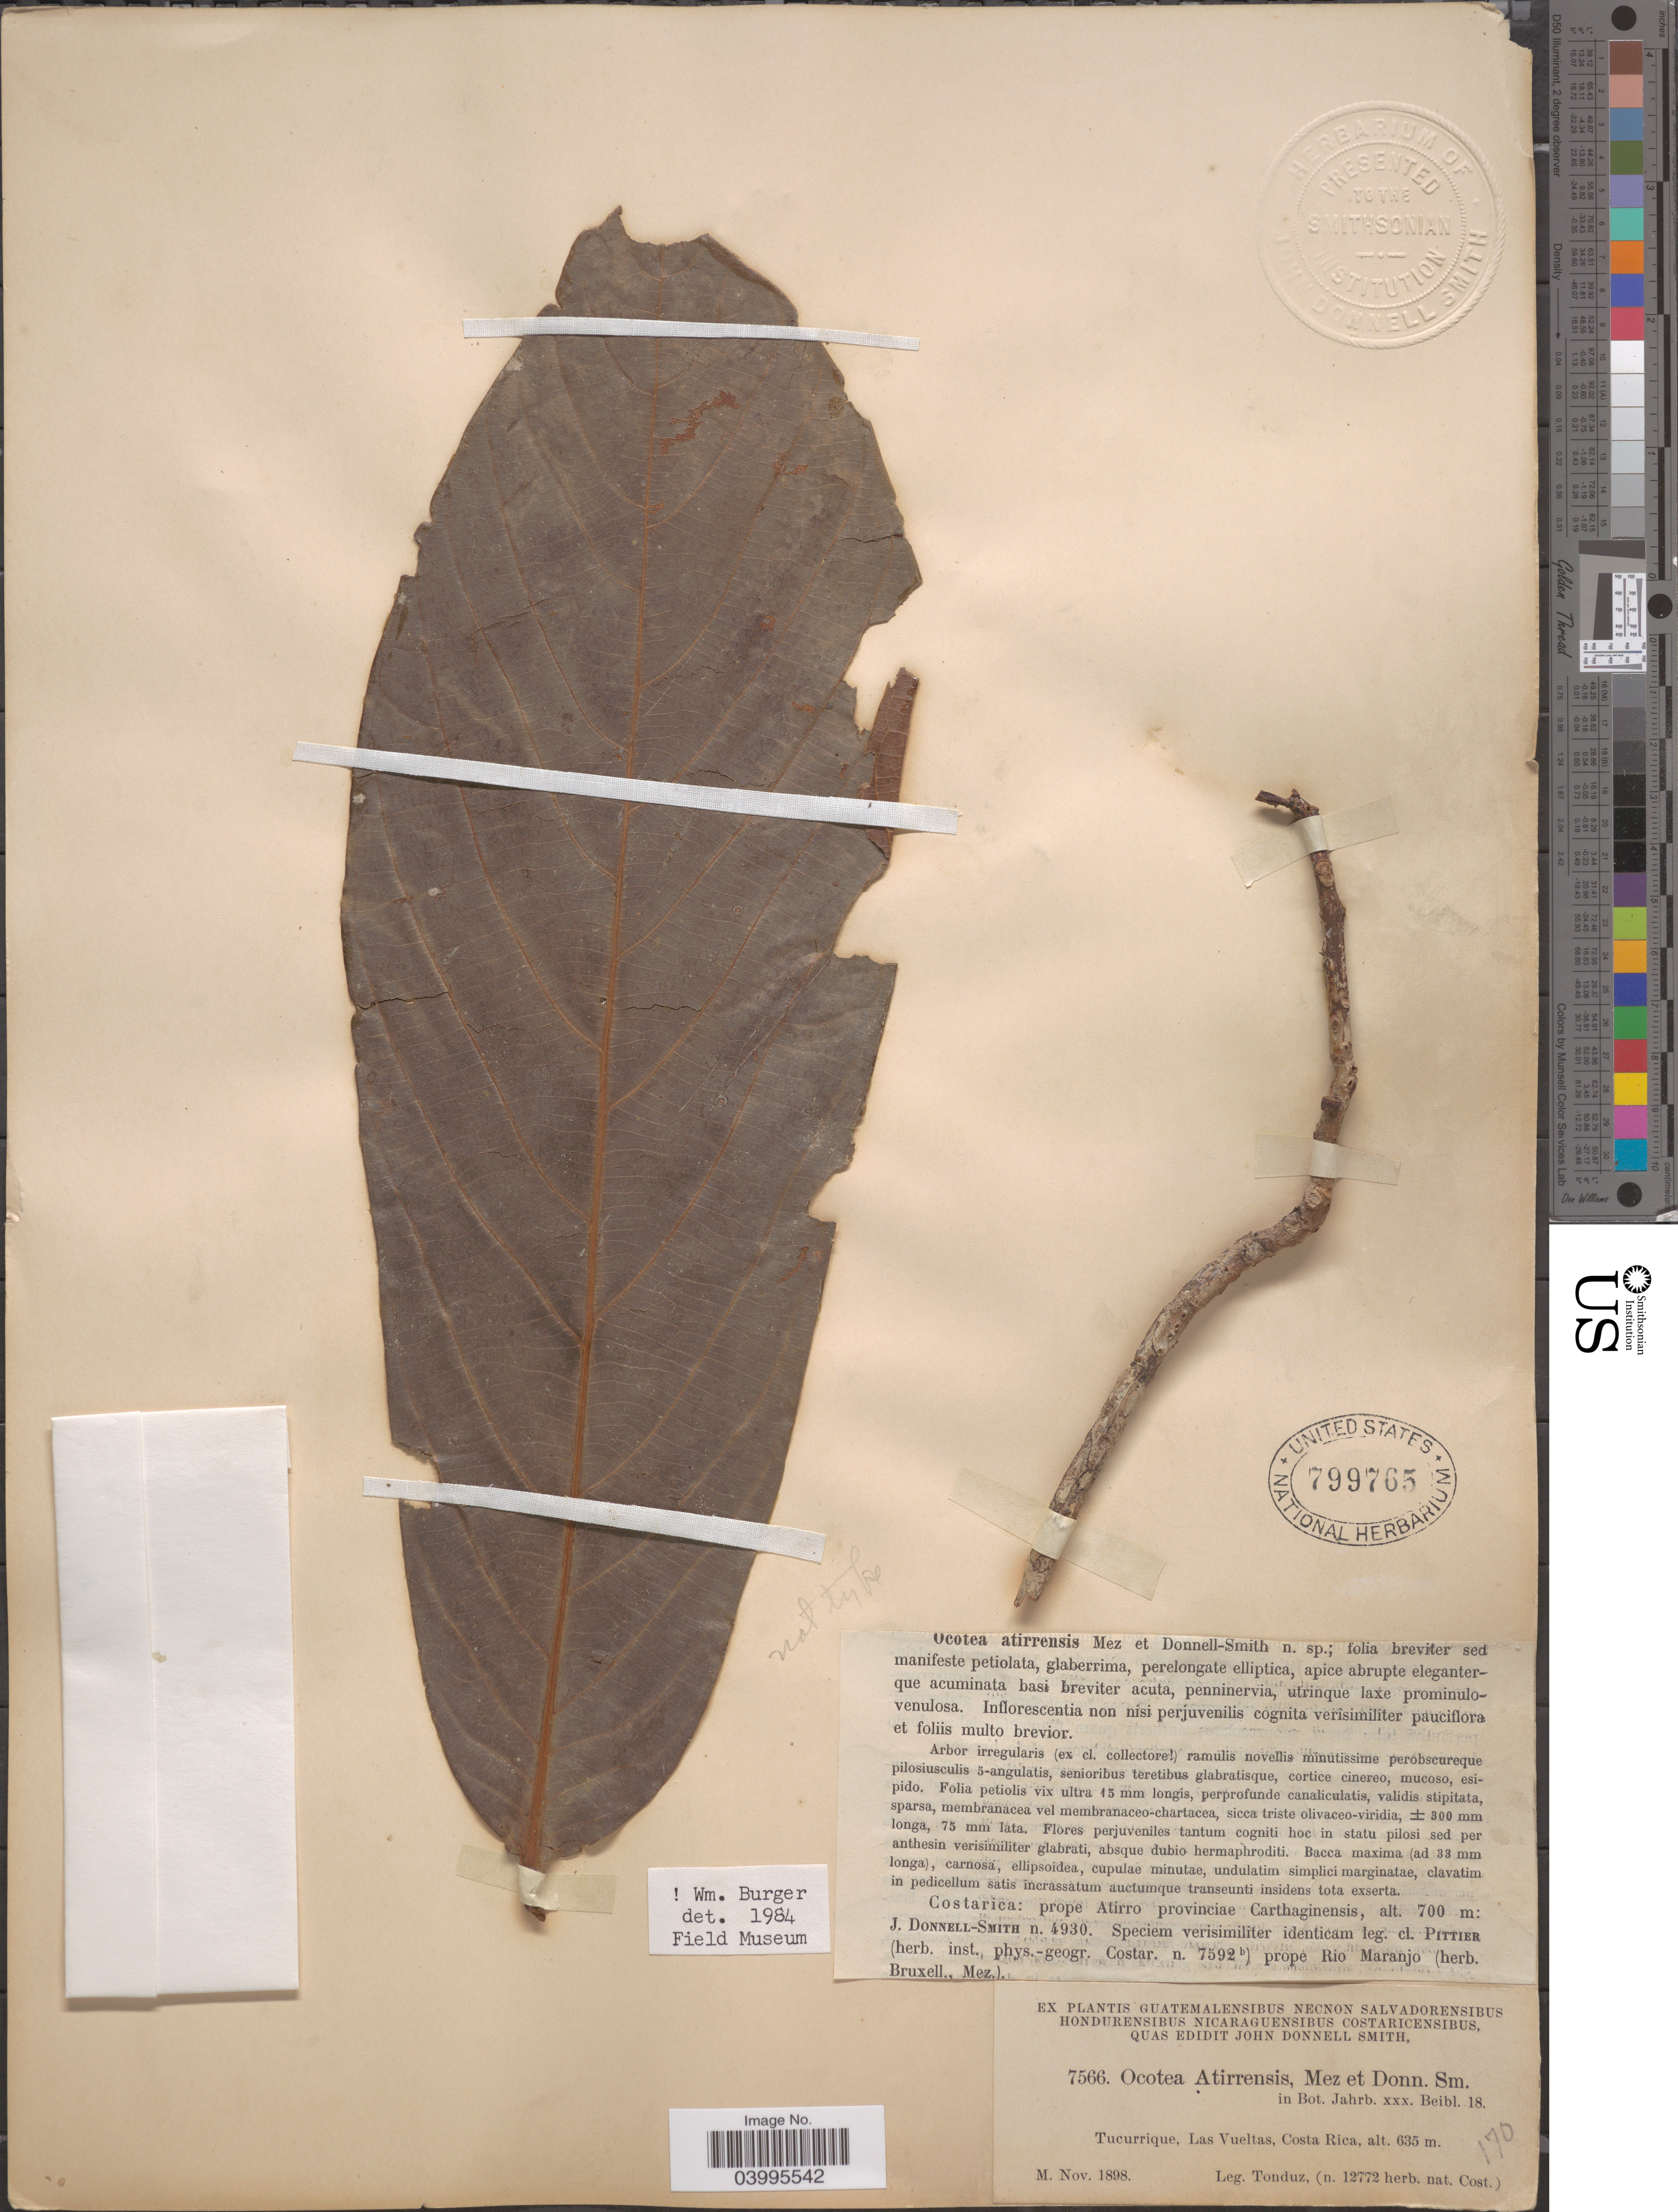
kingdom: Plantae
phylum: Tracheophyta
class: Magnoliopsida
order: Laurales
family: Lauraceae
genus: Ocotea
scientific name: Ocotea atirrensis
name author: Mez & Donn. Sm.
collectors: Tonduz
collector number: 7566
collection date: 1898-11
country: Costa Rica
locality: Tucurrique, Las Vueltas.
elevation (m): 635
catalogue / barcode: US 799765